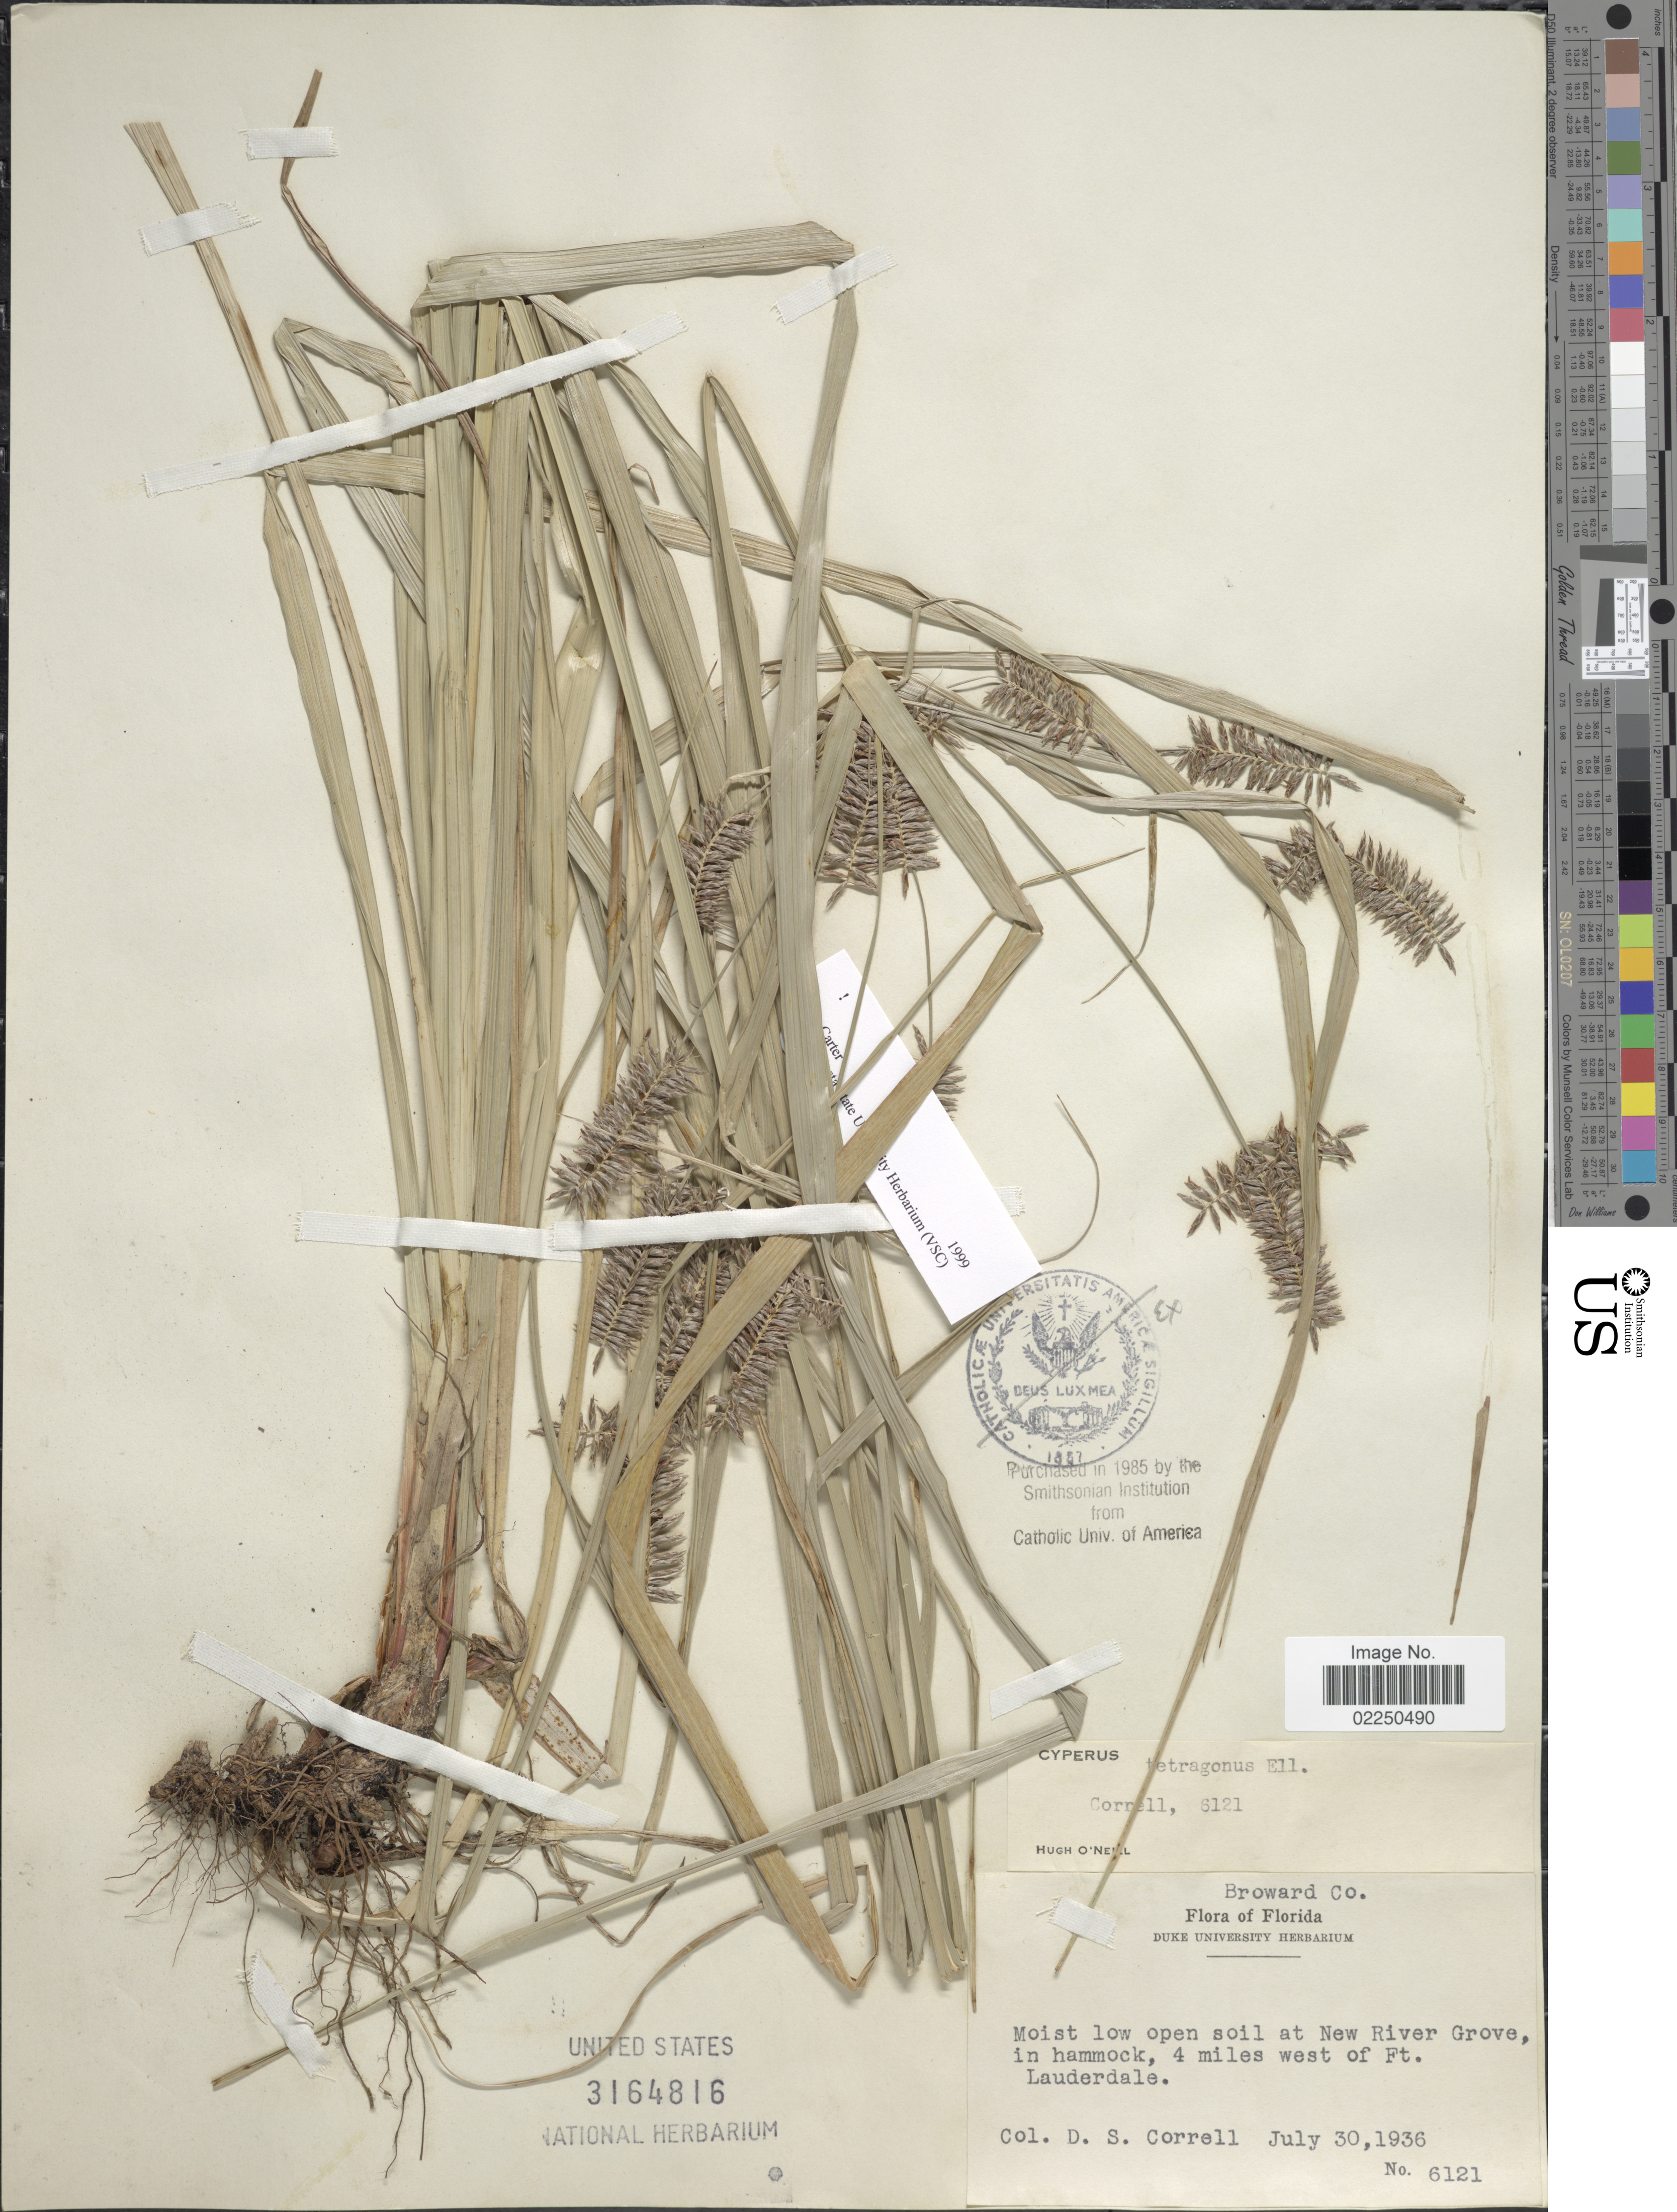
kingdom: Plantae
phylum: Tracheophyta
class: Liliopsida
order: Poales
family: Cyperaceae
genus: Cyperus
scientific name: Cyperus tetragonus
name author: Elliott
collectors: D. S. Correll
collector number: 6121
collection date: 1936-07-30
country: United States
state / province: Florida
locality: Broward Co. Moist low open soil at New River Grove, in hammock, 4 miles west of Ft. Lauderdale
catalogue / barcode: US 3164816